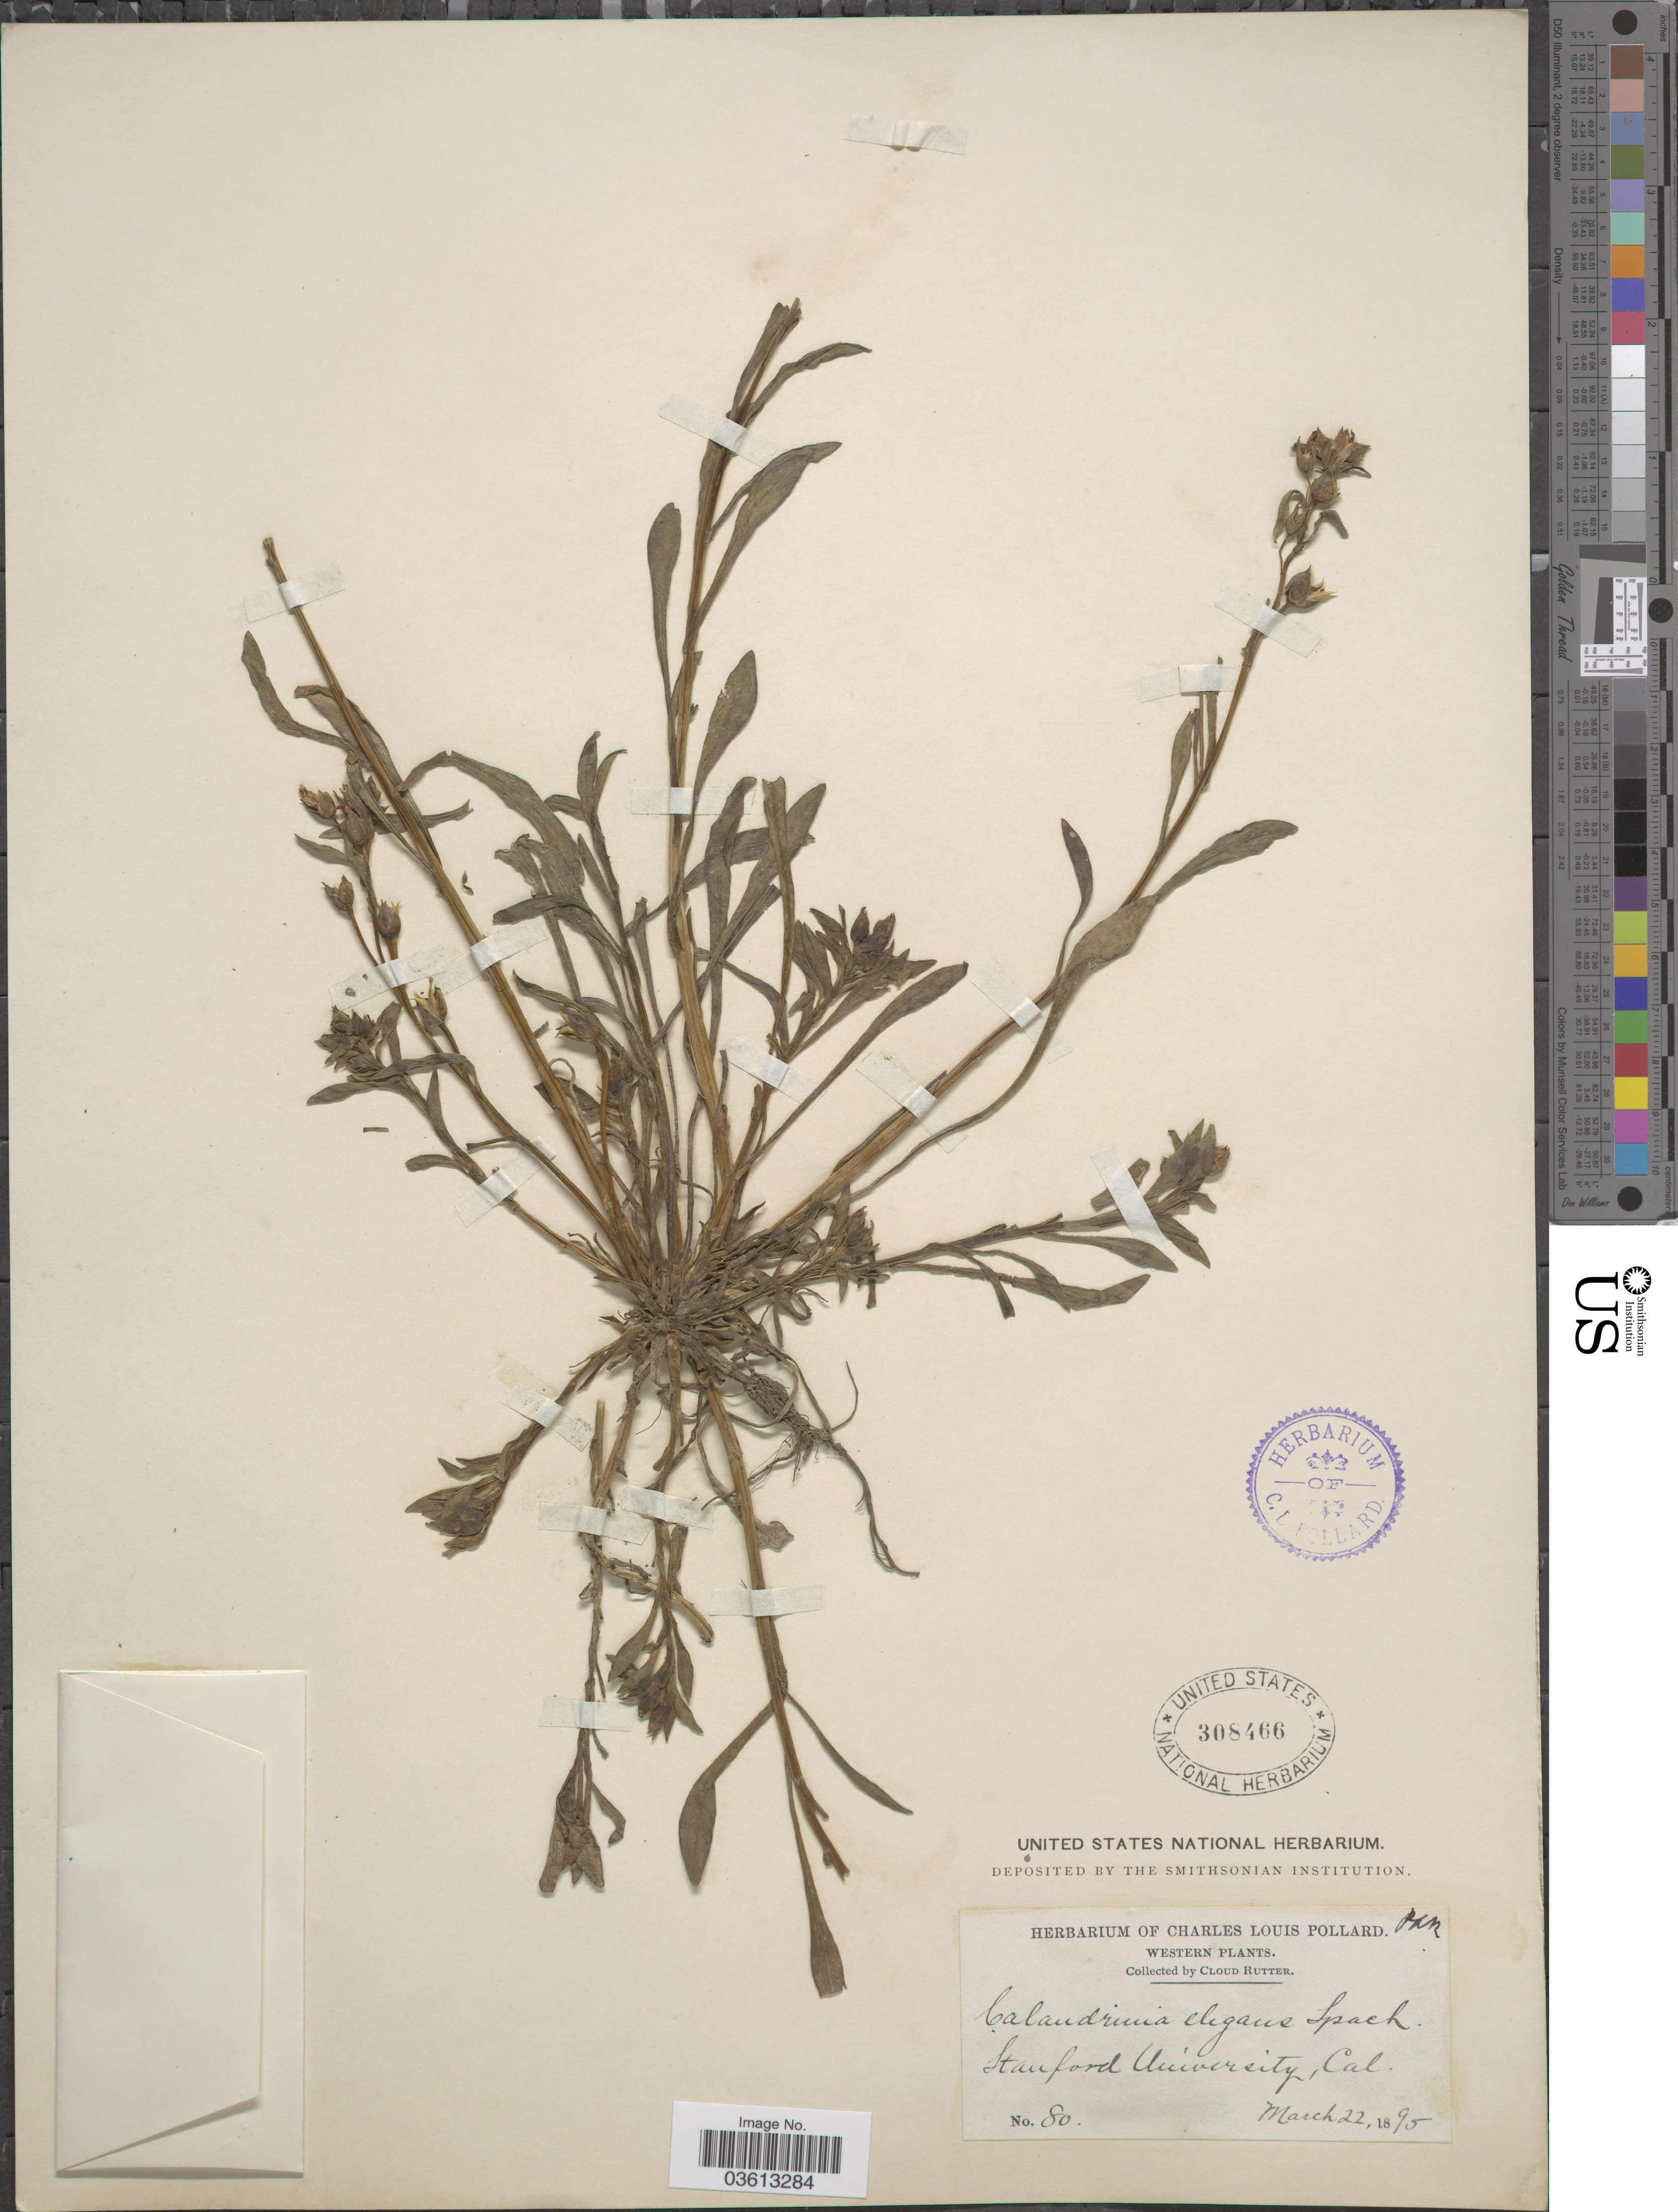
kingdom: Plantae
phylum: Tracheophyta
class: Magnoliopsida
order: Caryophyllales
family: Montiaceae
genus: Calandrinia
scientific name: Calandrinia ciliata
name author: (Ruiz & Pav.) DC.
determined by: Strong, Mark T., (BOT), Smithsonian Institution - National Museum of Natural History (UNITED STATES)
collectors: C. Rutter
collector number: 80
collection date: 1895-03-22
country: United States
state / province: California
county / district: Santa Clara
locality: Western. Stanford University.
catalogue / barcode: US 308466